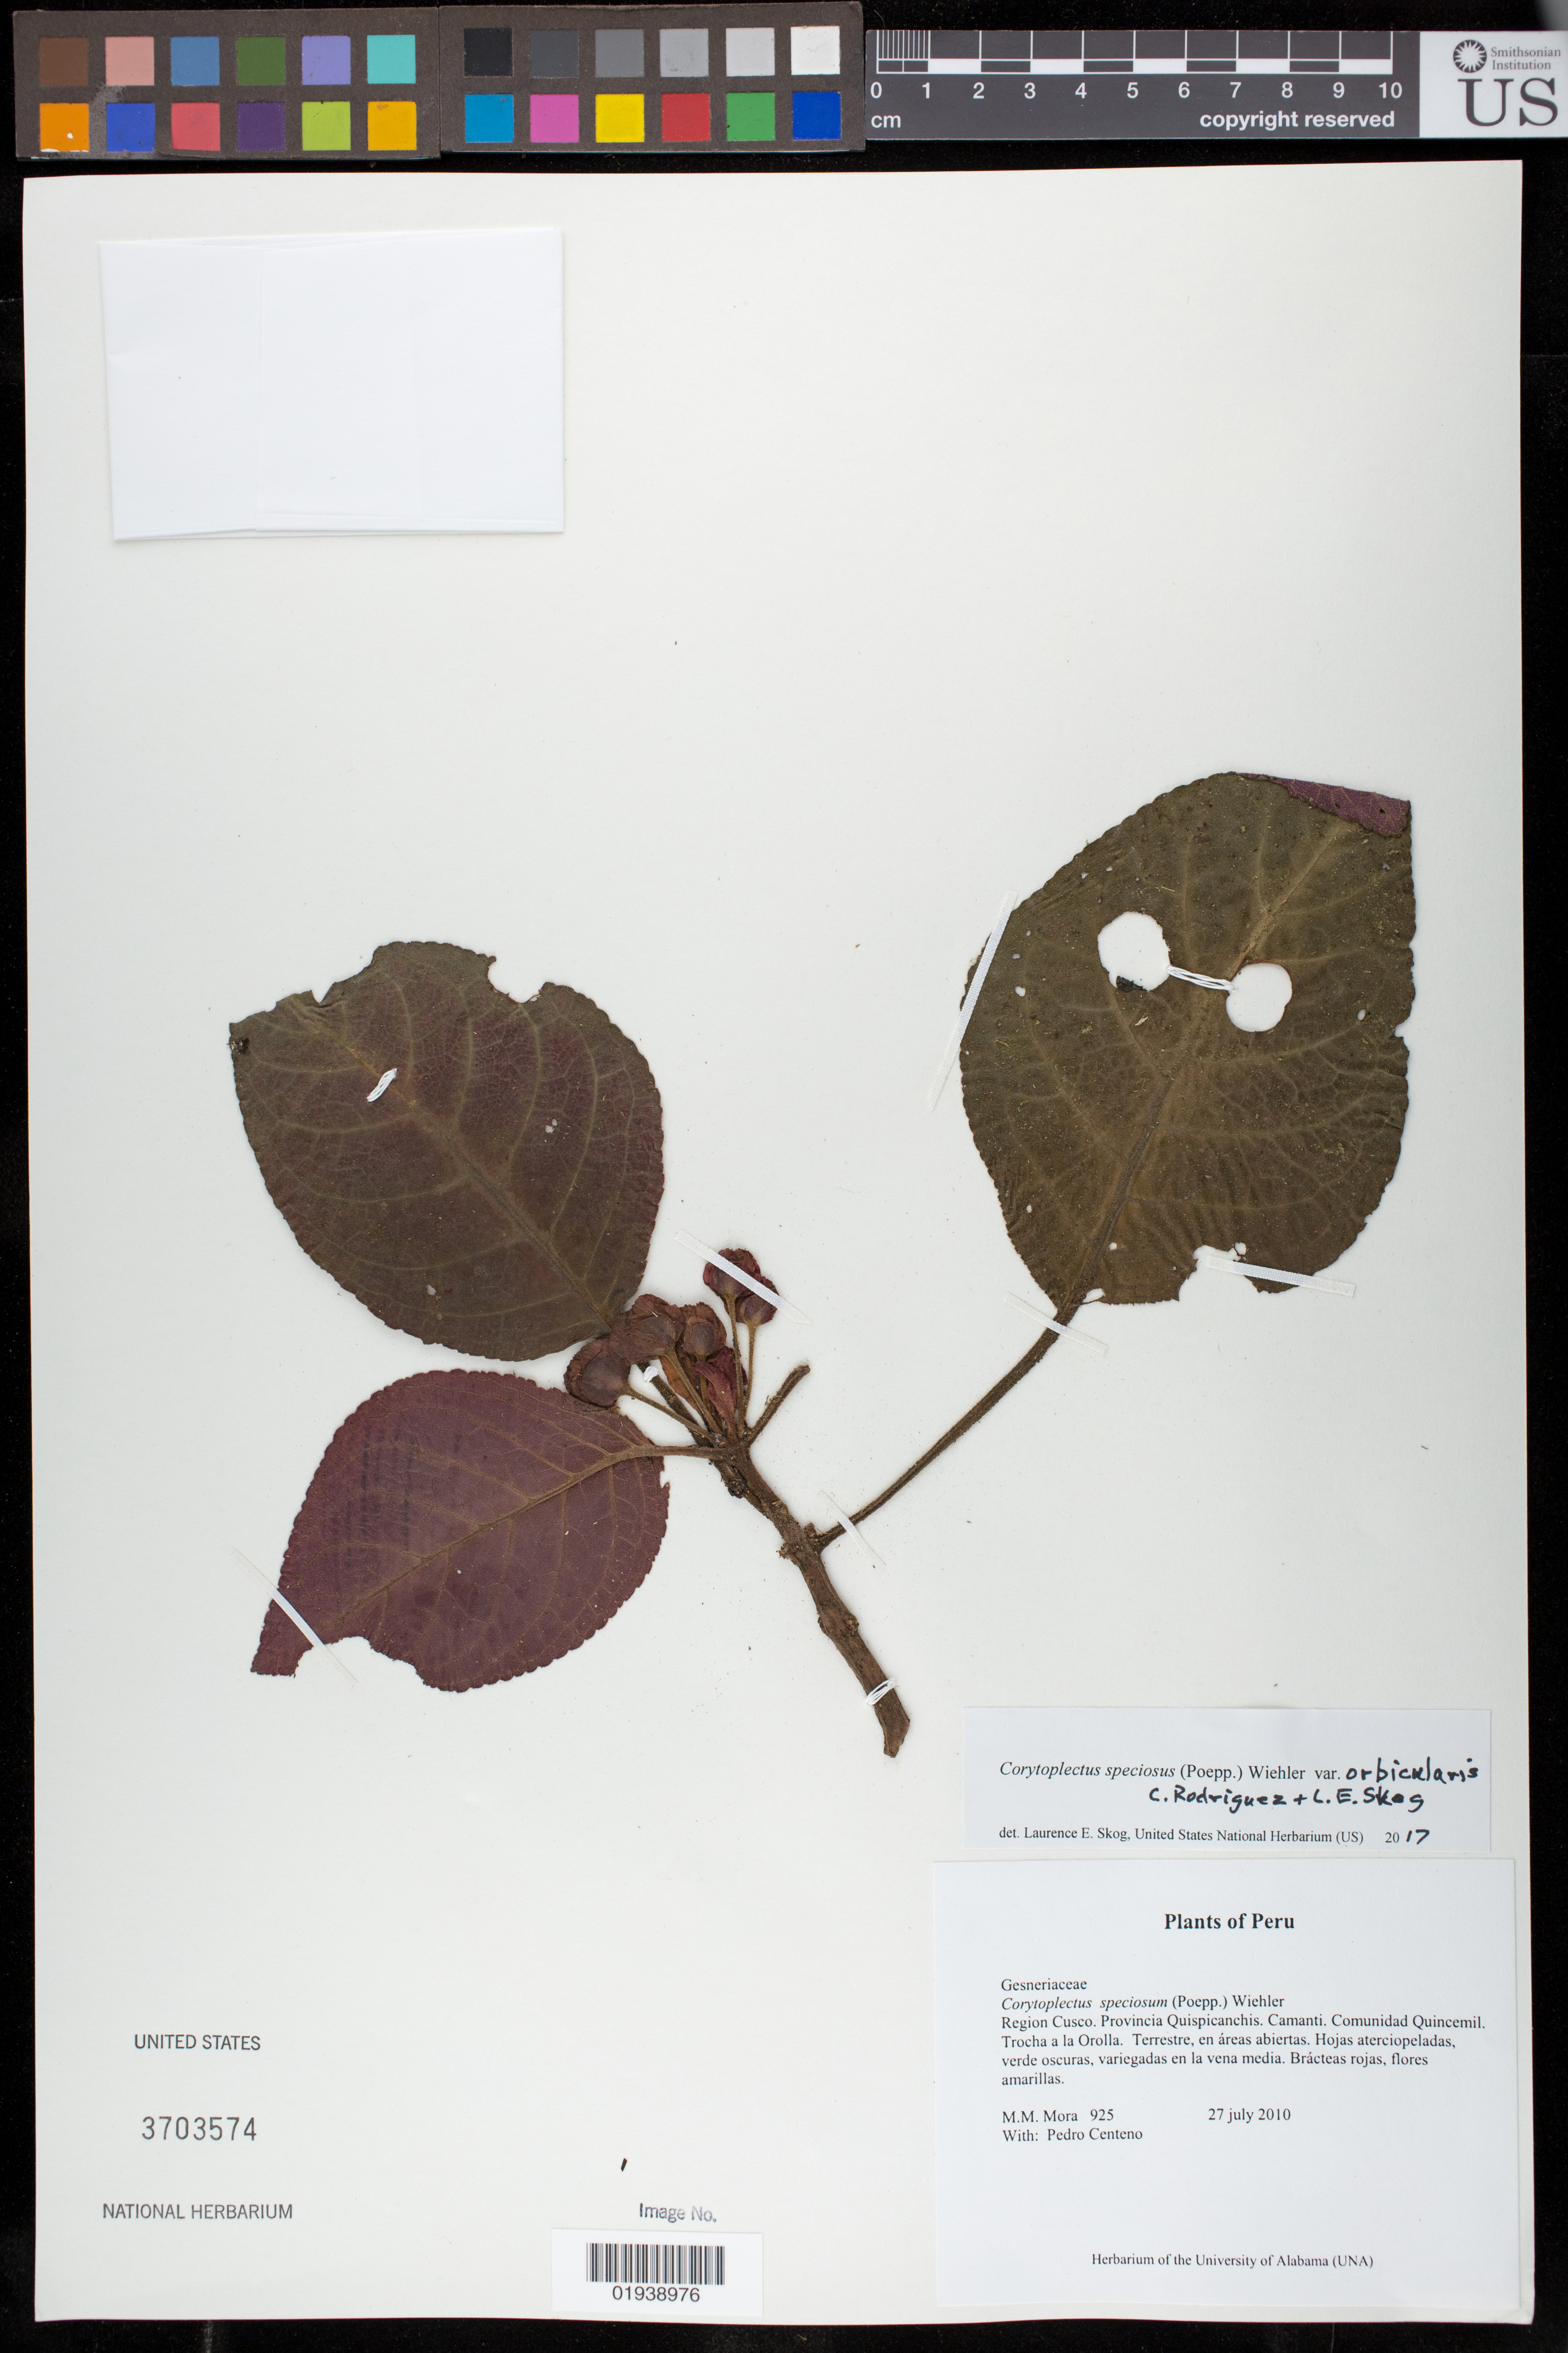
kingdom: Plantae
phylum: Tracheophyta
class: Magnoliopsida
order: Lamiales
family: Gesneriaceae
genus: Corytoplectus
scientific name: Corytoplectus speciosus var. orbicularis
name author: Rodr.-Flores & L.E. Skog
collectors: M. M. Mora & P. Centeno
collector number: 925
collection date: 2010-07-27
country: Peru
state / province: Cusco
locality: Provinica Quispicanchis. Camanti. Comunidad Quincemil. Trocha a la Orolla.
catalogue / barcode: US 3703574